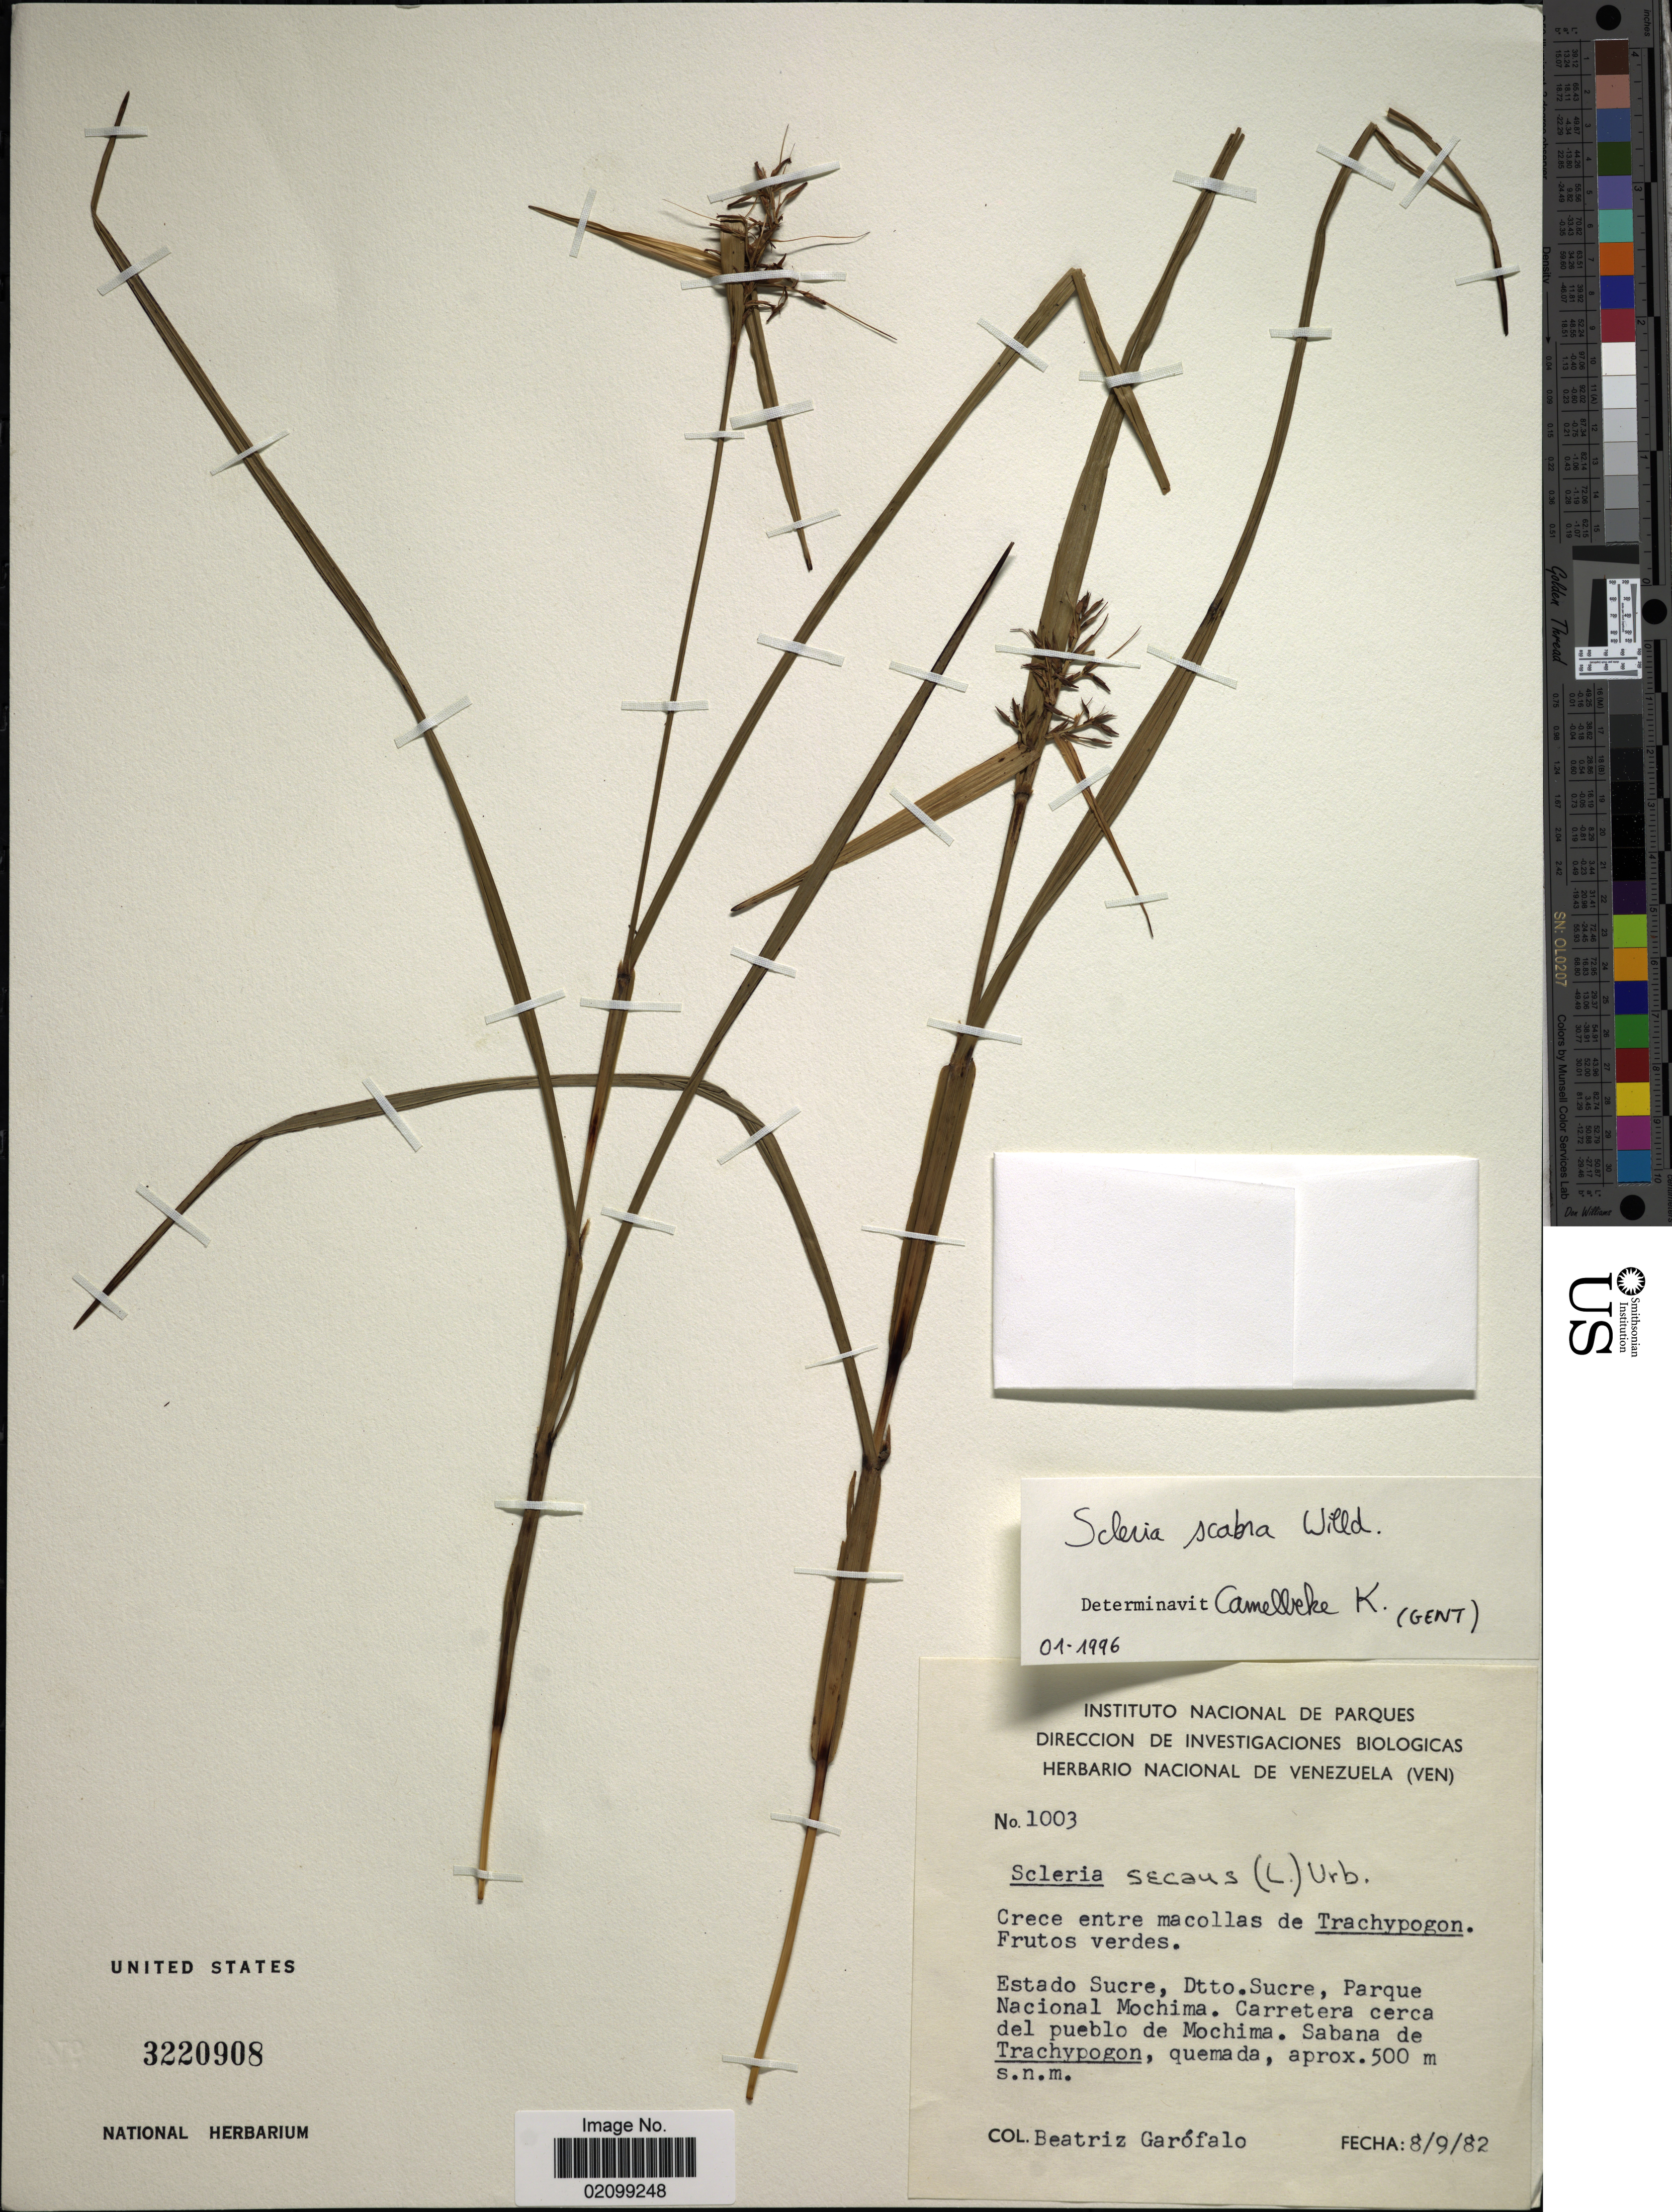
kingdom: Plantae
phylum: Tracheophyta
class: Liliopsida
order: Poales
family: Cyperaceae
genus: Scleria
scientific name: Scleria scabra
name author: Willd.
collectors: B. Garofalo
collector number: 1003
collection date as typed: Transcribed d/m/y: 8/9/82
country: Venezuela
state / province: Sucre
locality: Estado Sucre, Dtto. Sucre, Parque Nacional Mochima. Carretera cerca del puebla de Mochima.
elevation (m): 500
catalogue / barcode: US 3220908